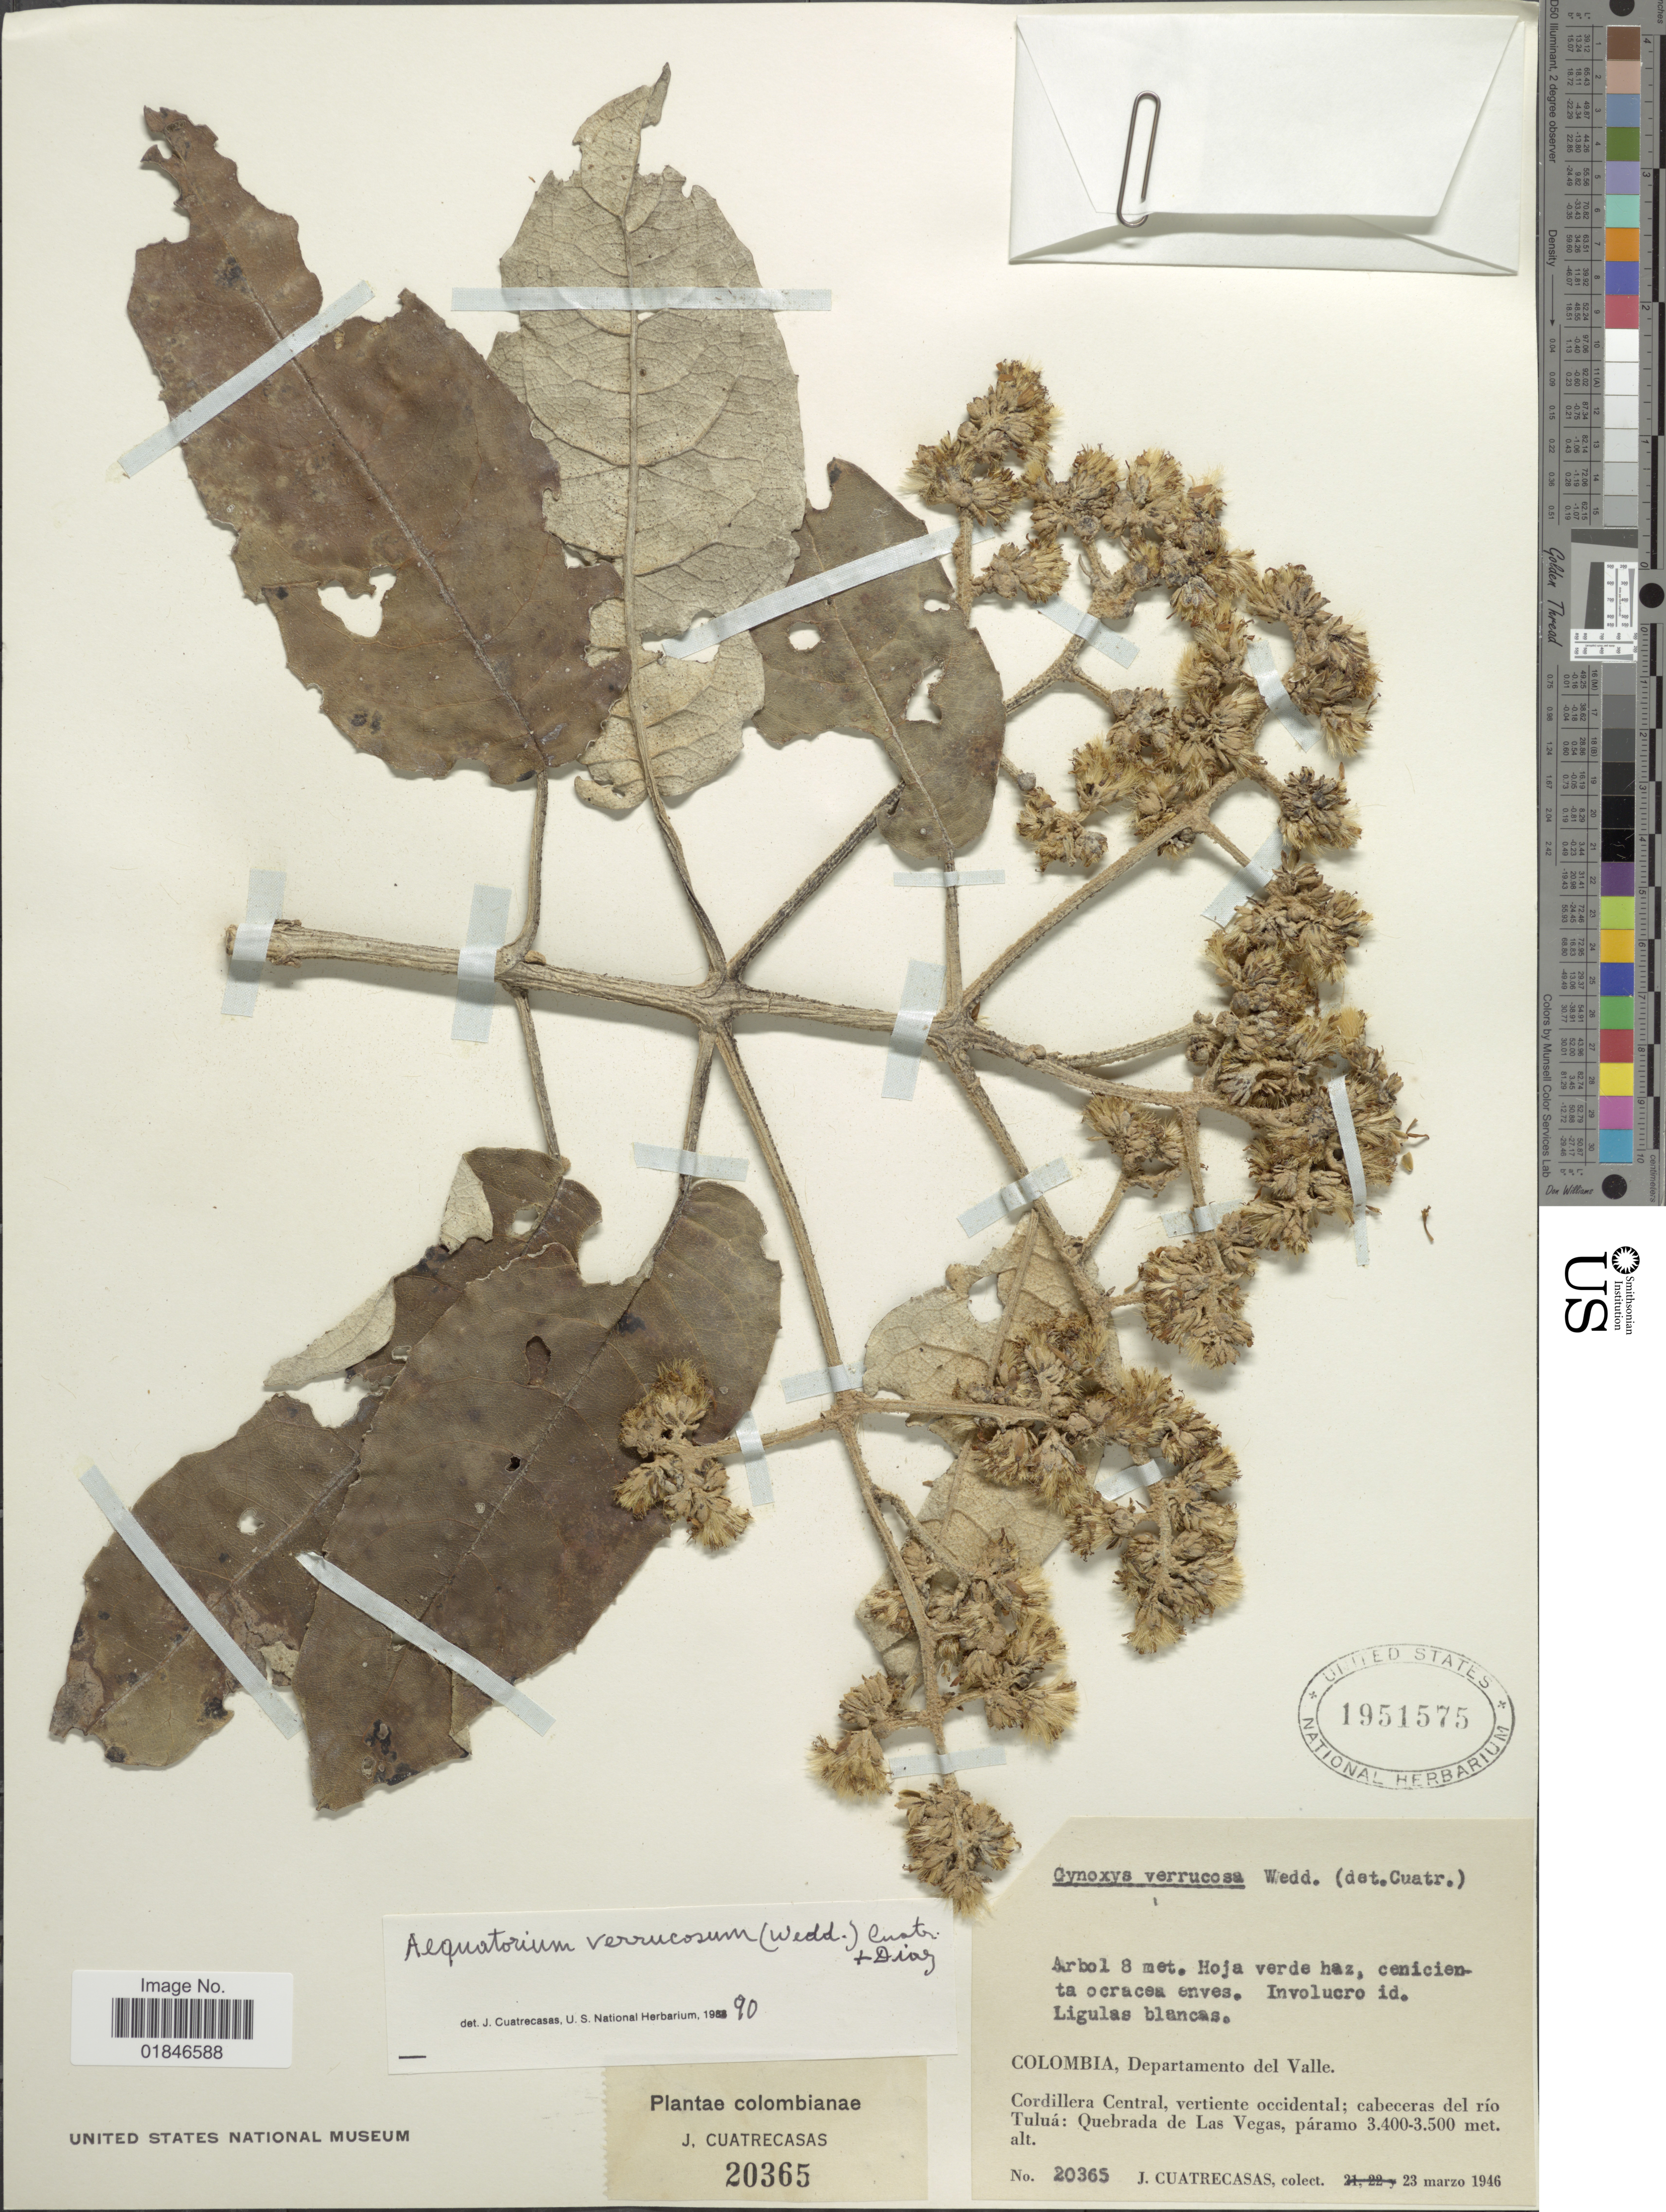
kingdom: Plantae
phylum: Tracheophyta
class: Magnoliopsida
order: Asterales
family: Asteraceae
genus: Aequatorium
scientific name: Aequatorium verrucosum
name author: (Wedd.) S. Díaz & Cuatrec.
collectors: J. Cuatrecasas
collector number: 20365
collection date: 1946-03-23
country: Colombia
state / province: Valle del Cauca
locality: Departamento del Valle. Cordillera Central, vertiente occidental; cabecceras del rio Tulua: Quebrada de Las Vegas.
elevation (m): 3400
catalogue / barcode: US 1951575